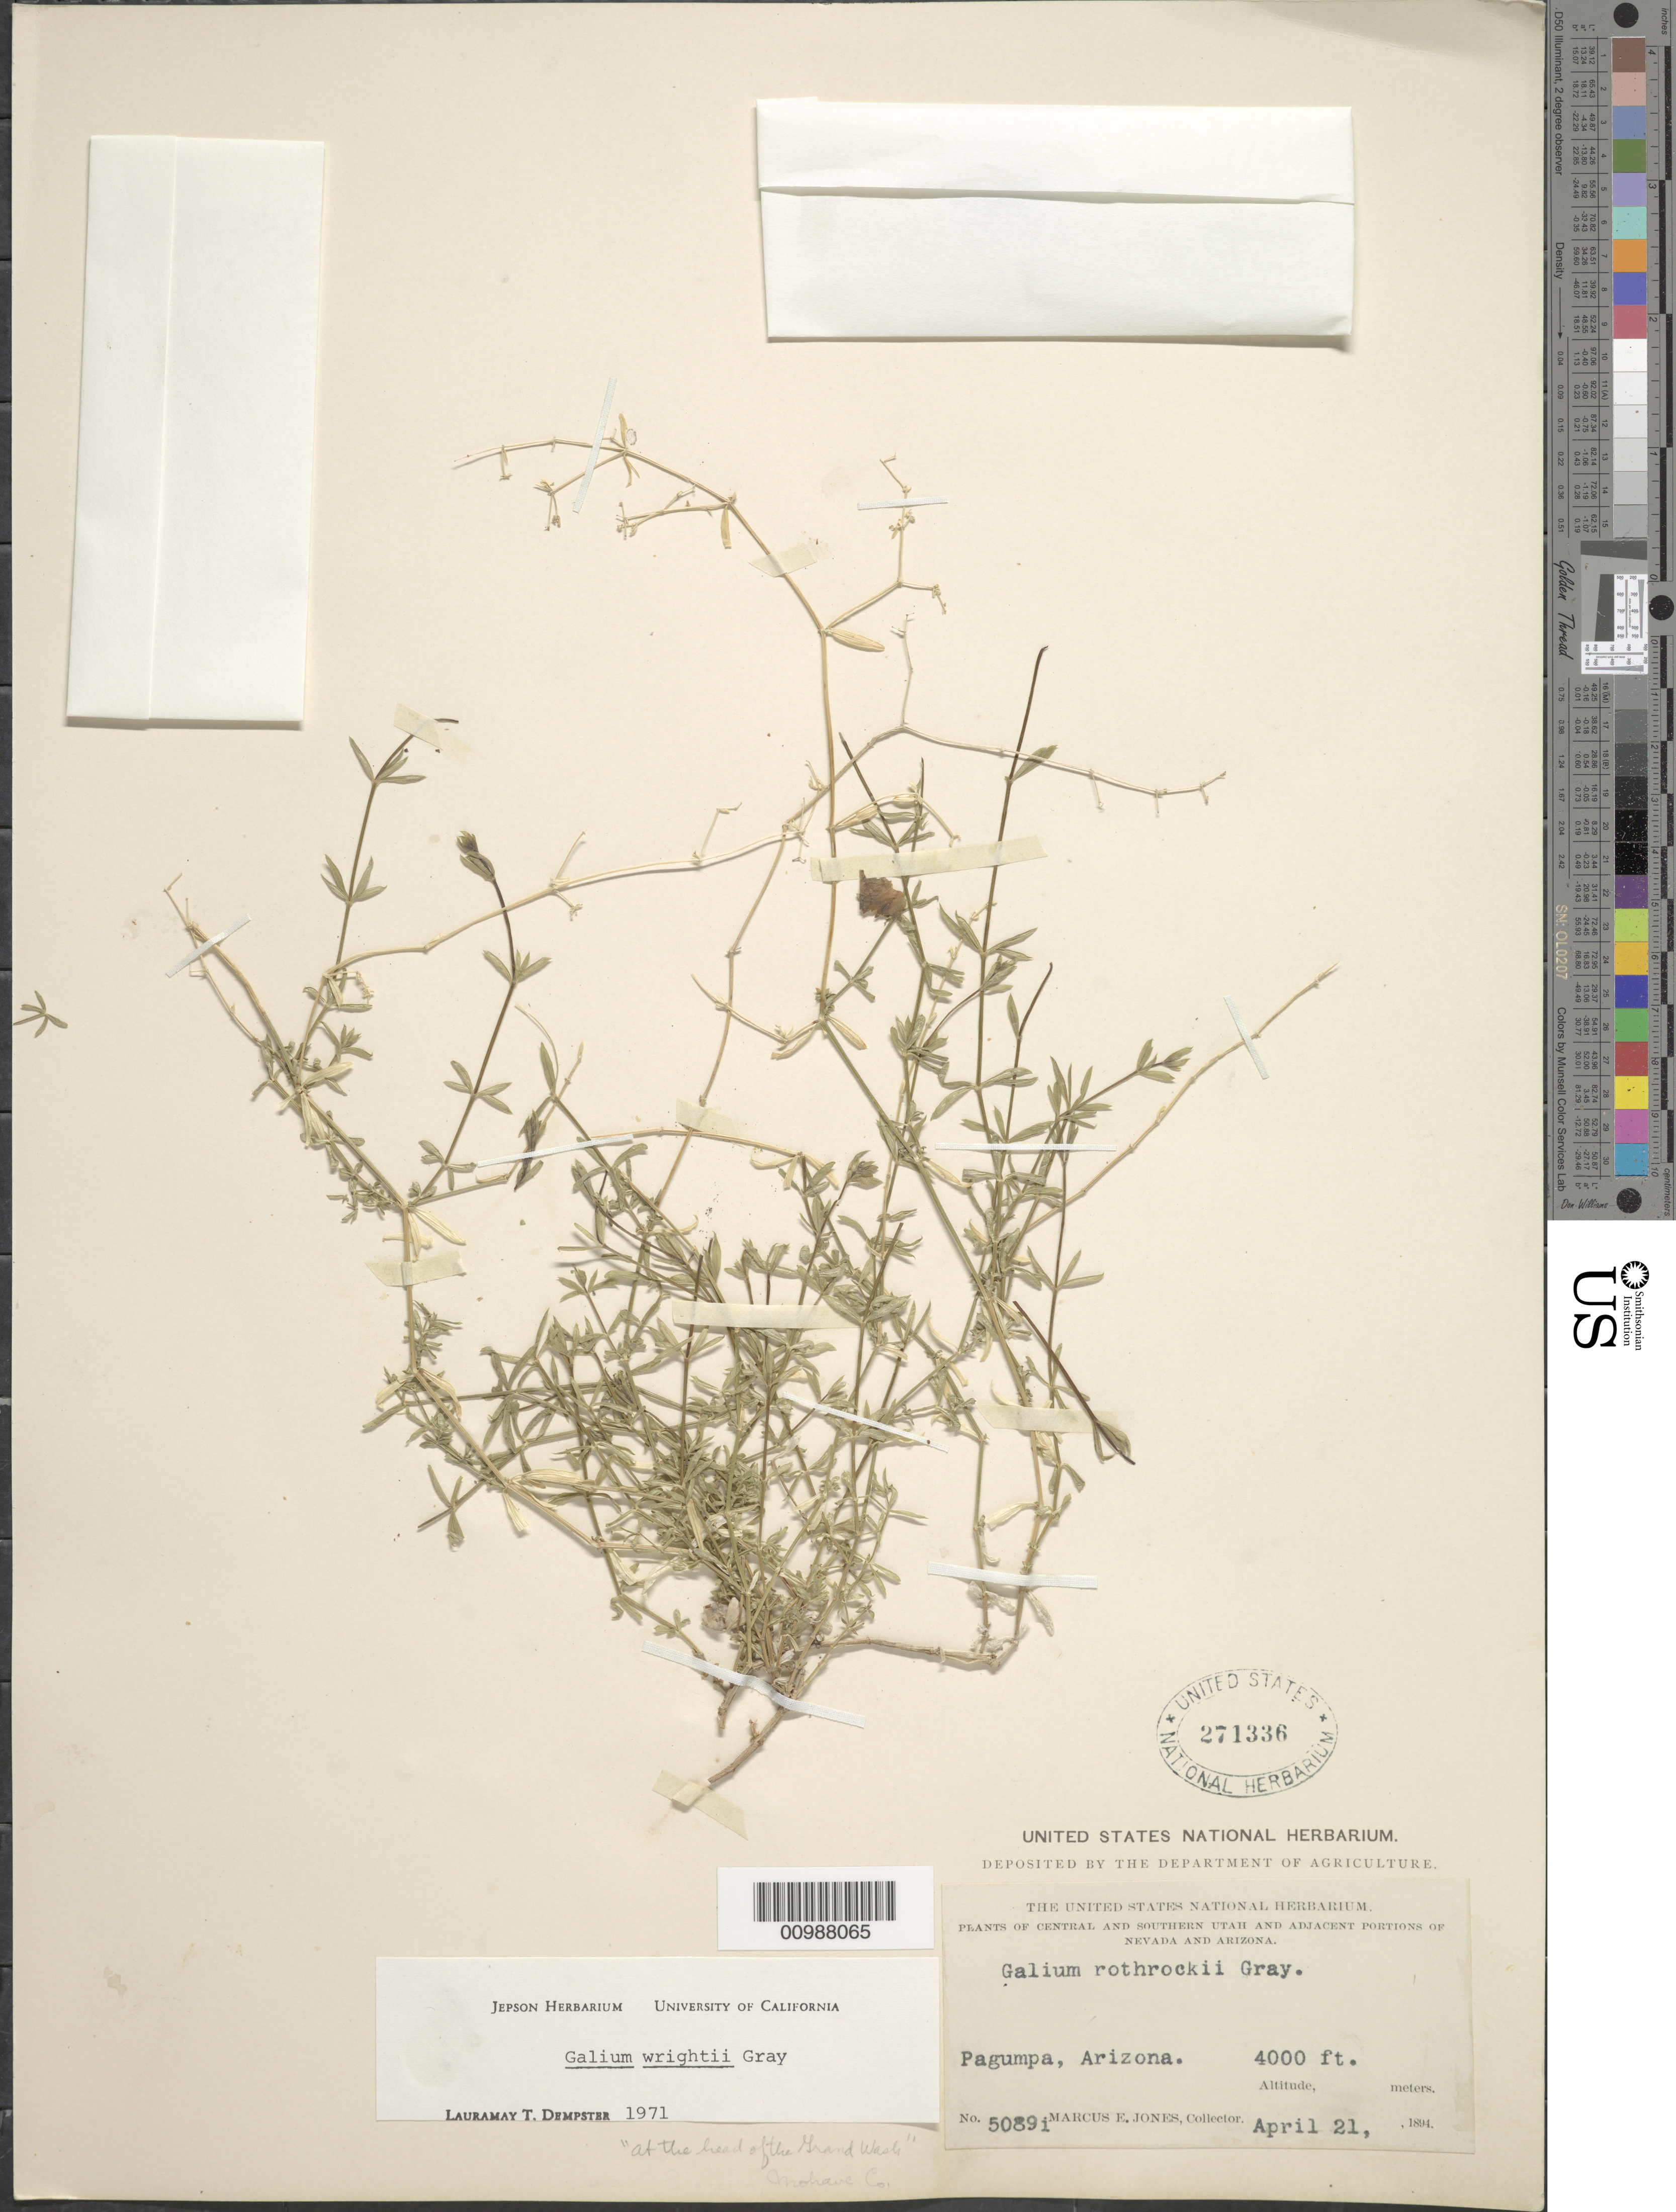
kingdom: Plantae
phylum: Tracheophyta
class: Magnoliopsida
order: Gentianales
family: Rubiaceae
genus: Galium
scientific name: Galium wrightii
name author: A. Gray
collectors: M. E. Jones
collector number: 5089I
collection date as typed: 21 Apr 1894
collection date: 1894-04-21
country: United States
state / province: Arizona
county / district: Mohave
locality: Pagumpa, at the head of the Grand Wash.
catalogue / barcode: US 271336